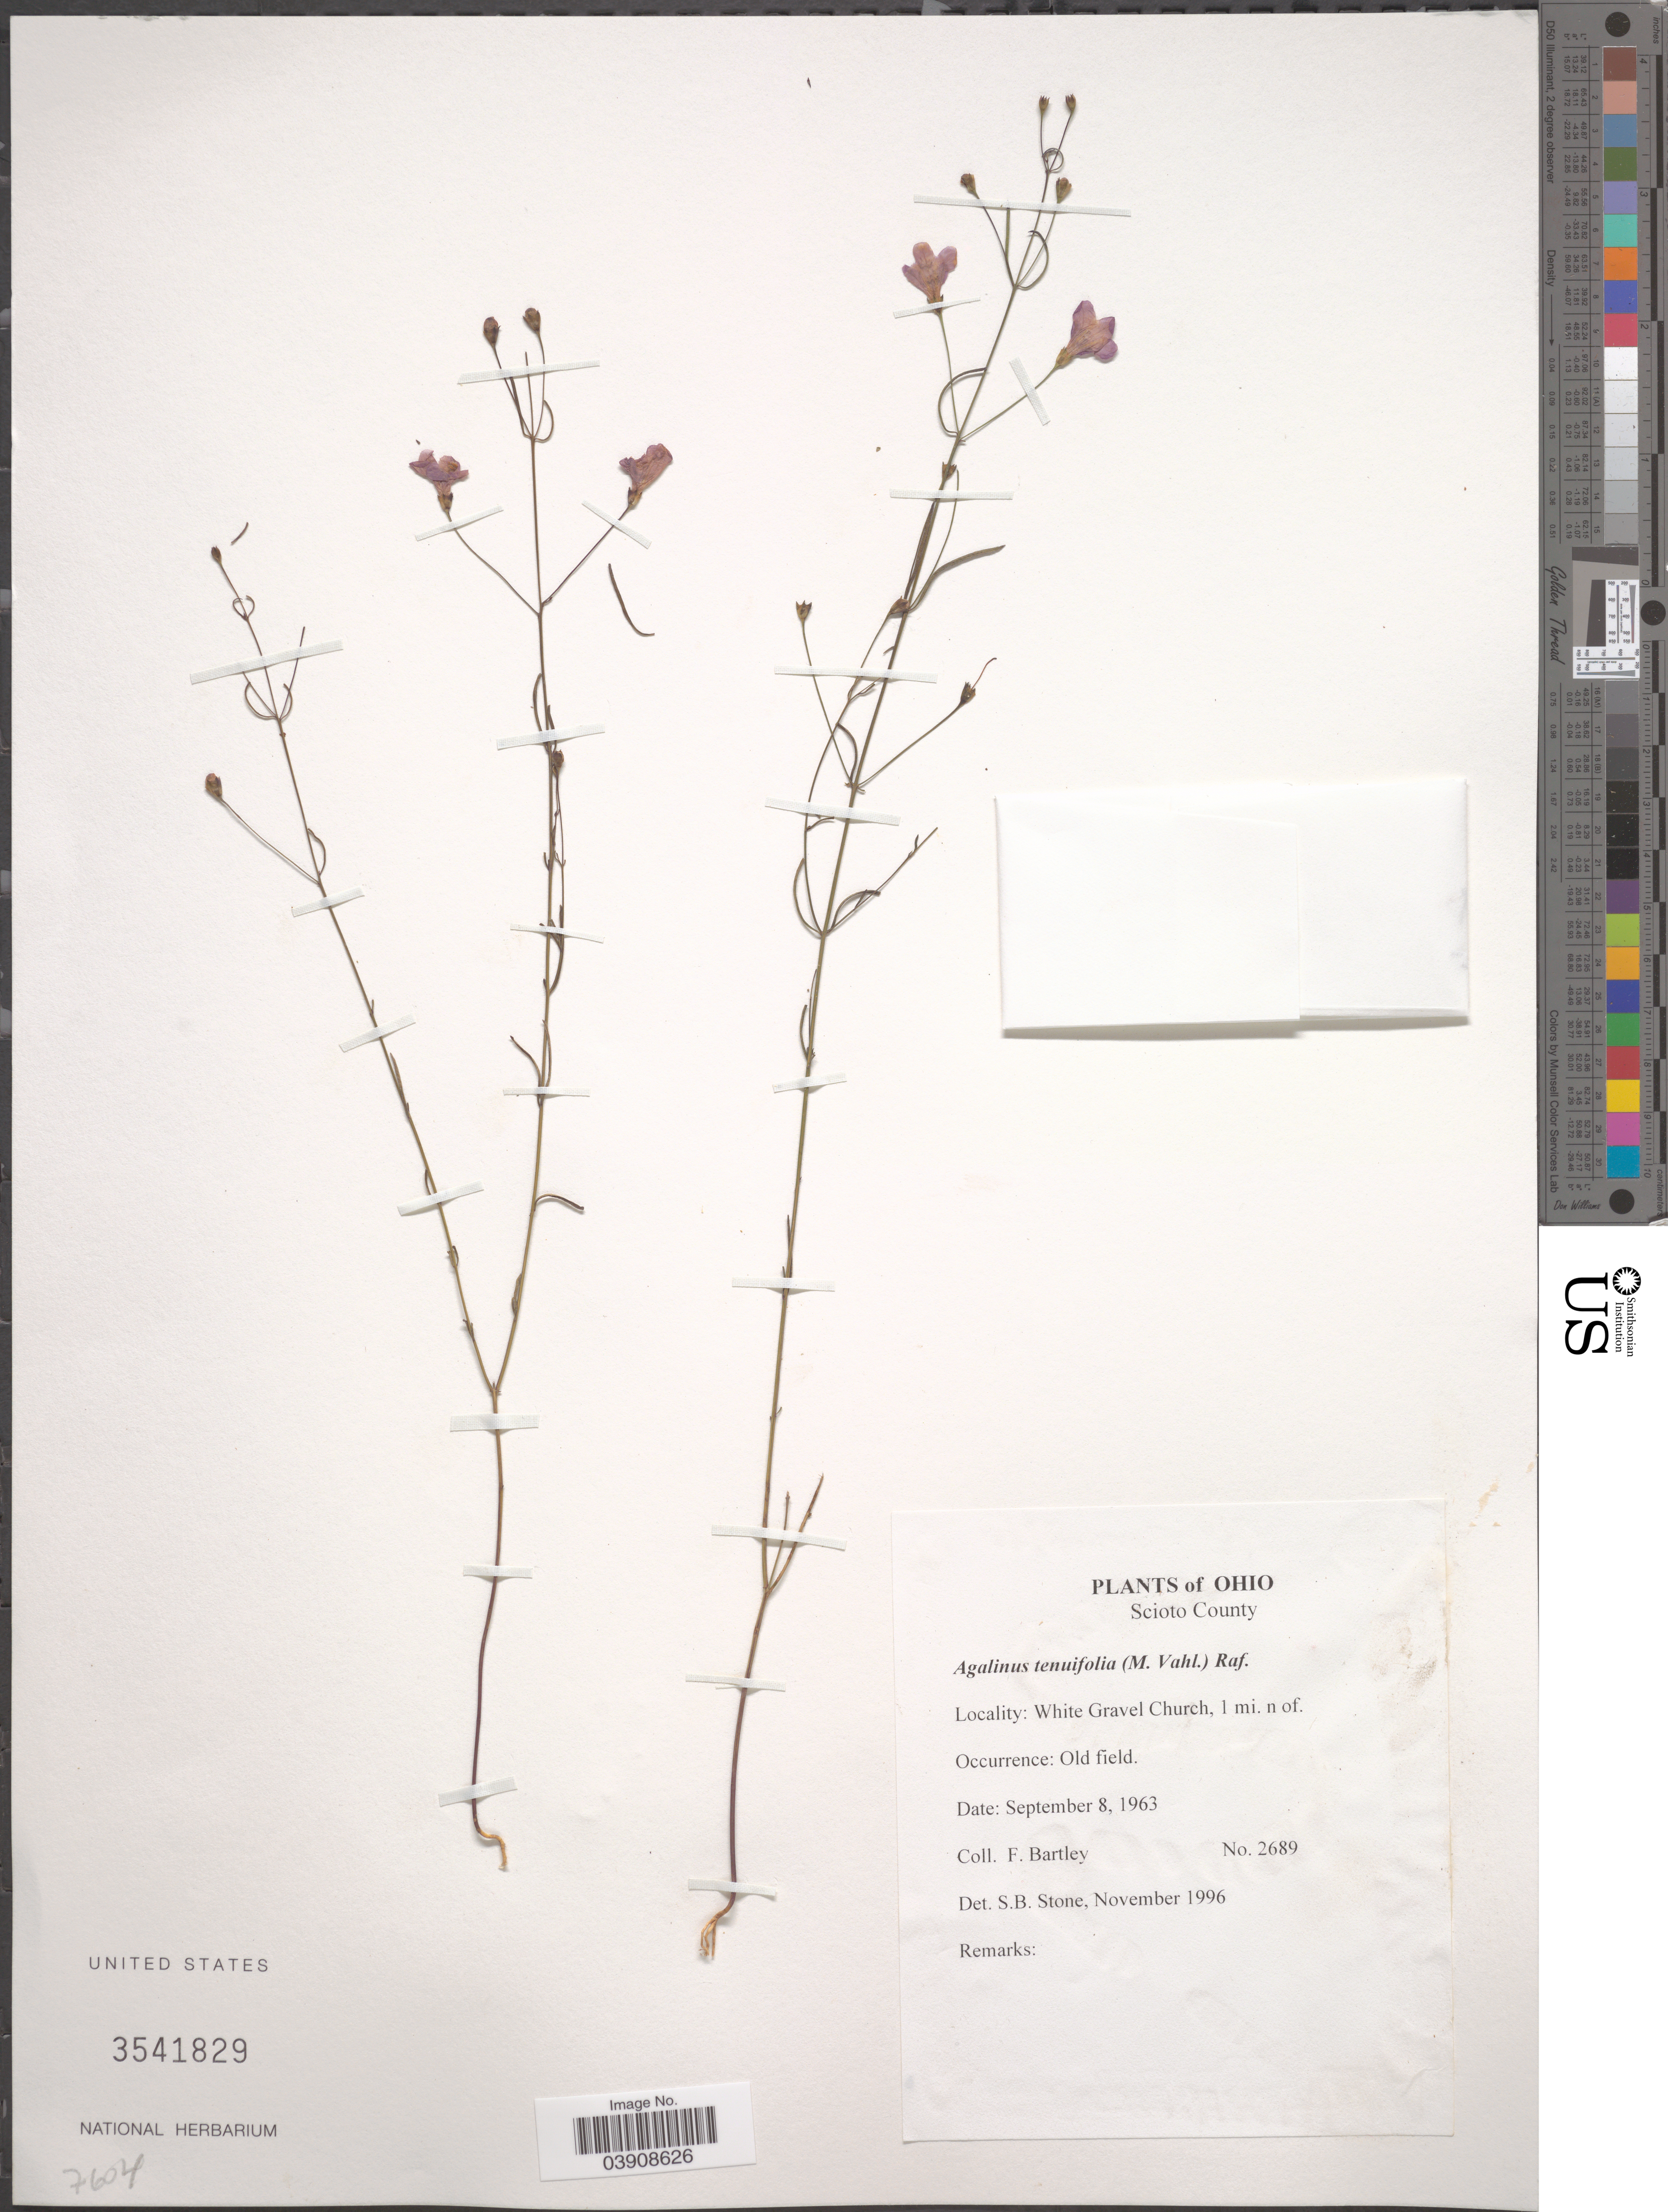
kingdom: Plantae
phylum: Tracheophyta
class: Magnoliopsida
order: Lamiales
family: Orobanchaceae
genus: Agalinis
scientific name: Agalinis tenuifolia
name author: (Vahl) Raf.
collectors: F. Bartley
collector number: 2689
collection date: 1963-09-08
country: United States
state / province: Ohio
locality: Scioto County. White Gravel Church, 1 mi. n of.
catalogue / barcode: US 3541829